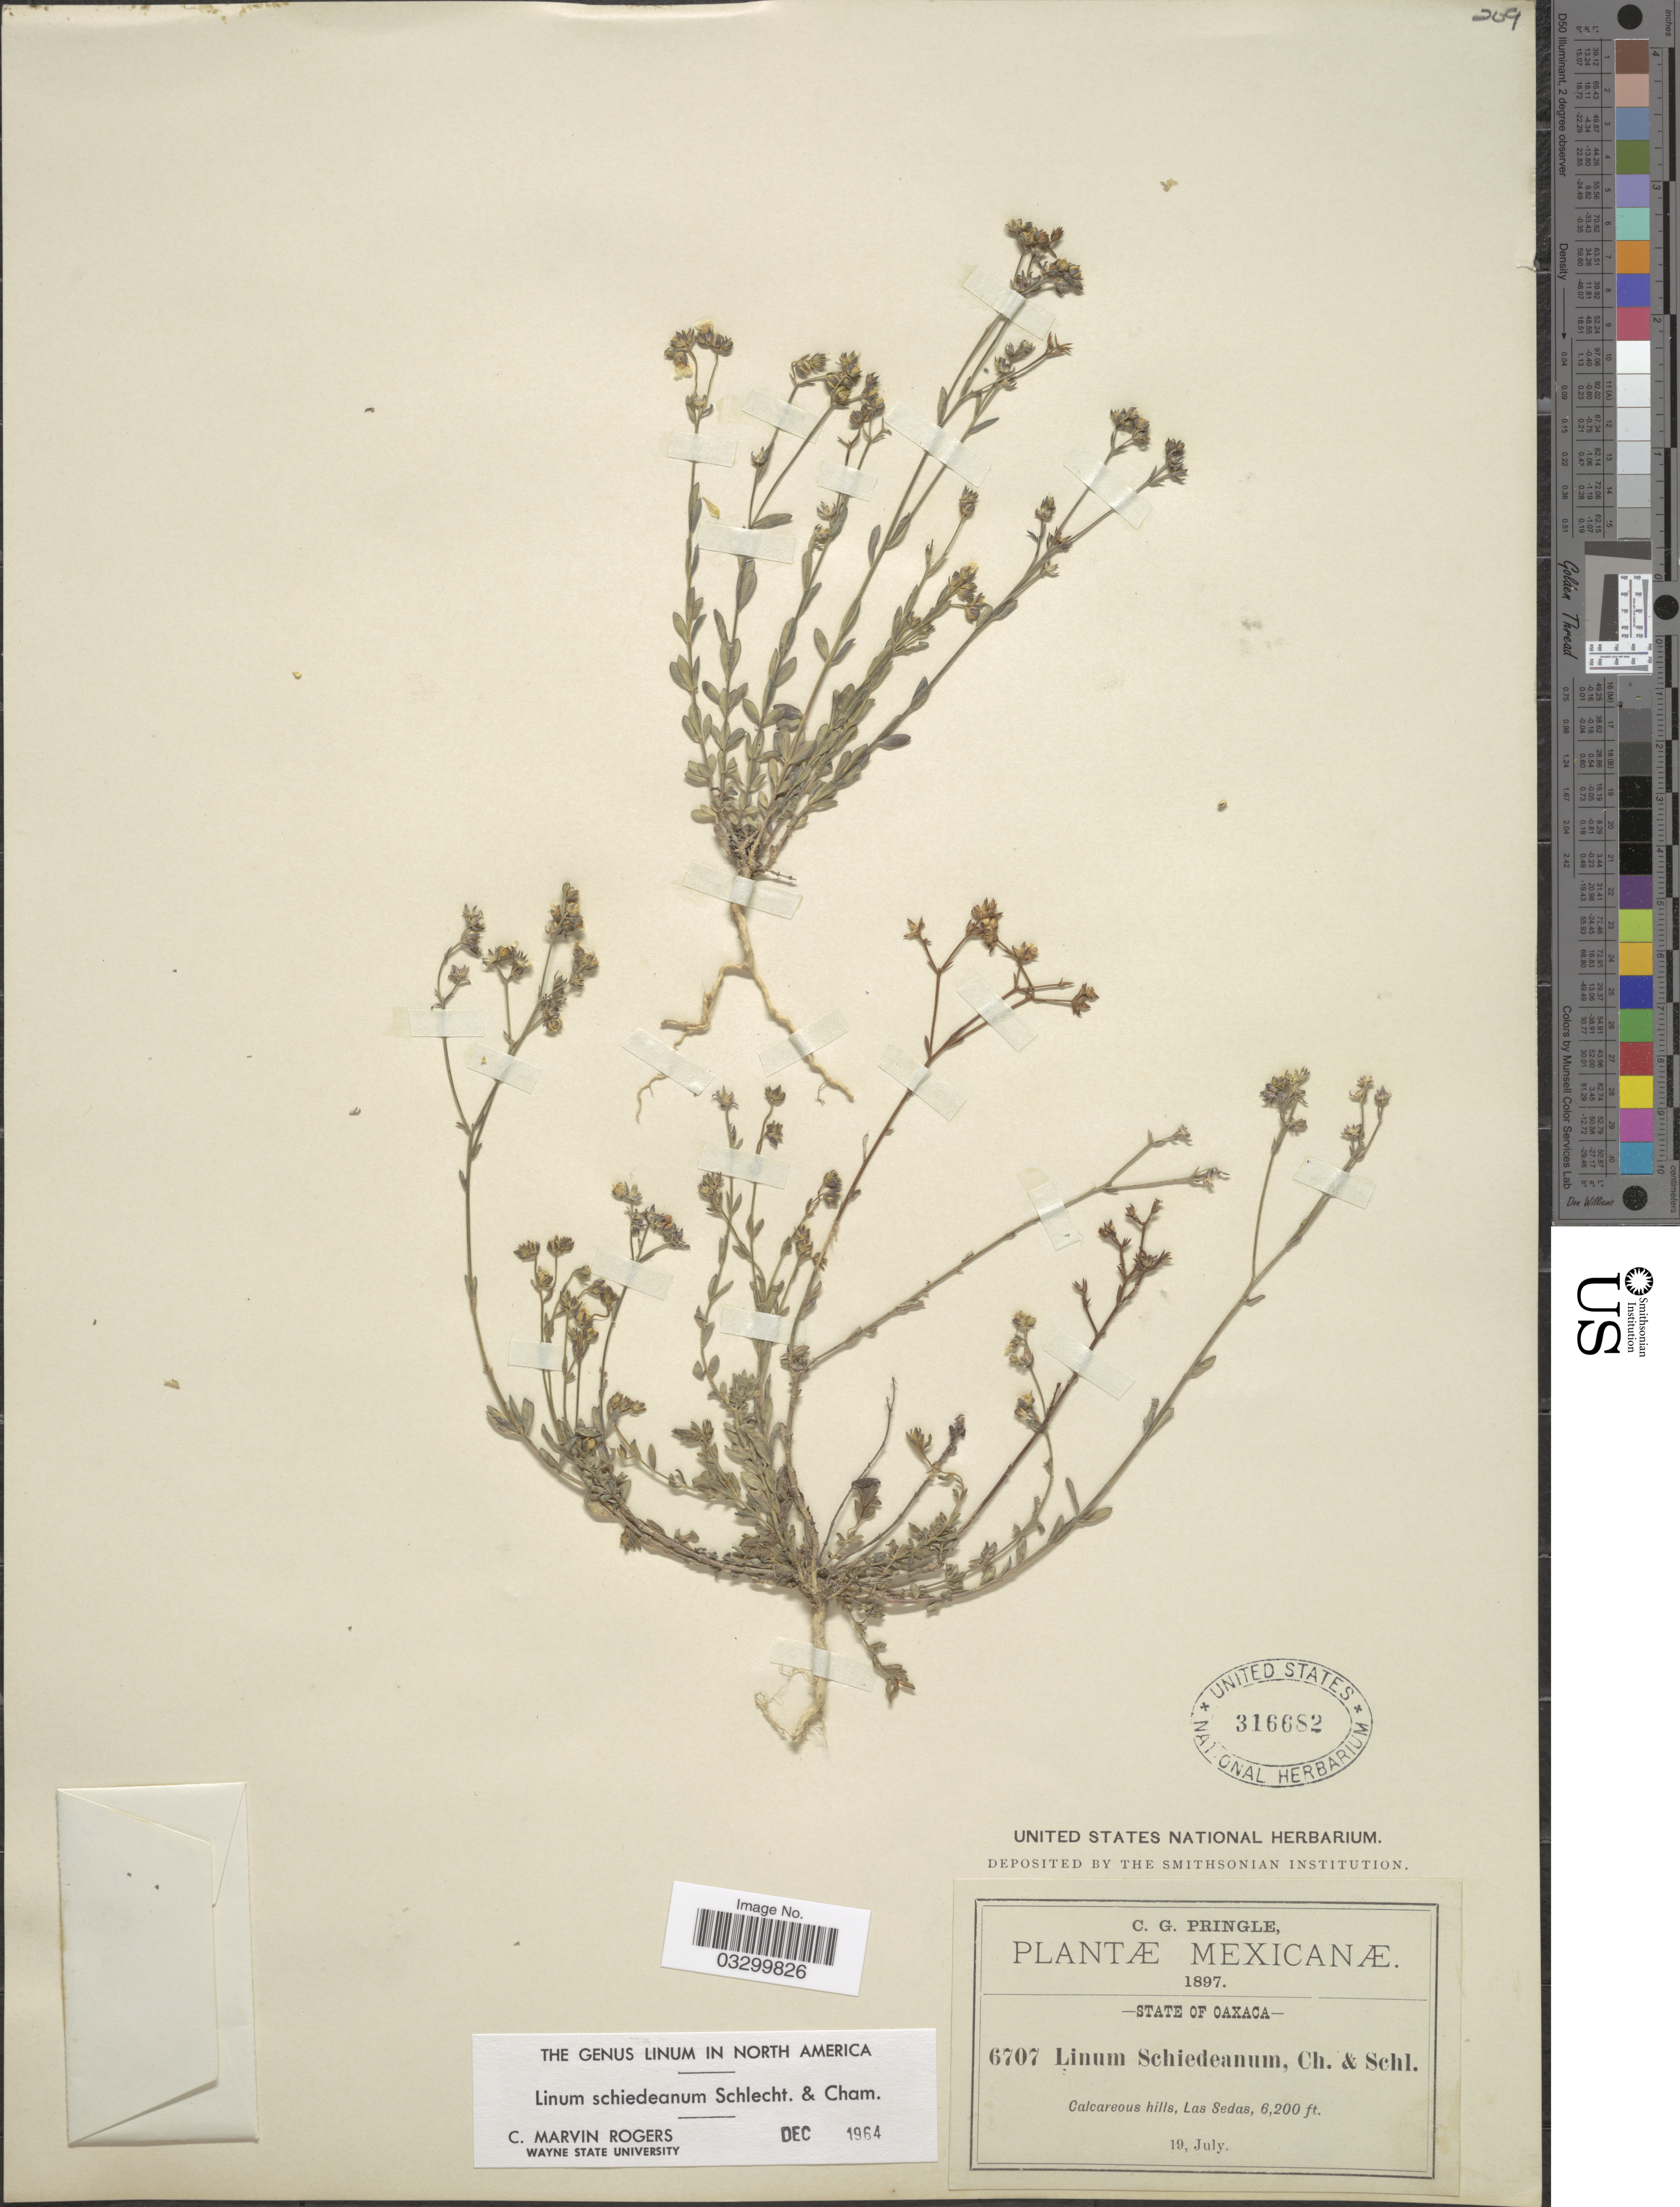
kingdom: Plantae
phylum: Tracheophyta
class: Magnoliopsida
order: Malpighiales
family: Linaceae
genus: Linum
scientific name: Linum schiedeanum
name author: Schltdl. & Cham.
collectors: C. G. Pringle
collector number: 6707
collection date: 1897-07-19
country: Mexico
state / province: Oaxaca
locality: Calcareous hills, Las Sedas.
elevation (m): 1890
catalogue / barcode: US 316682